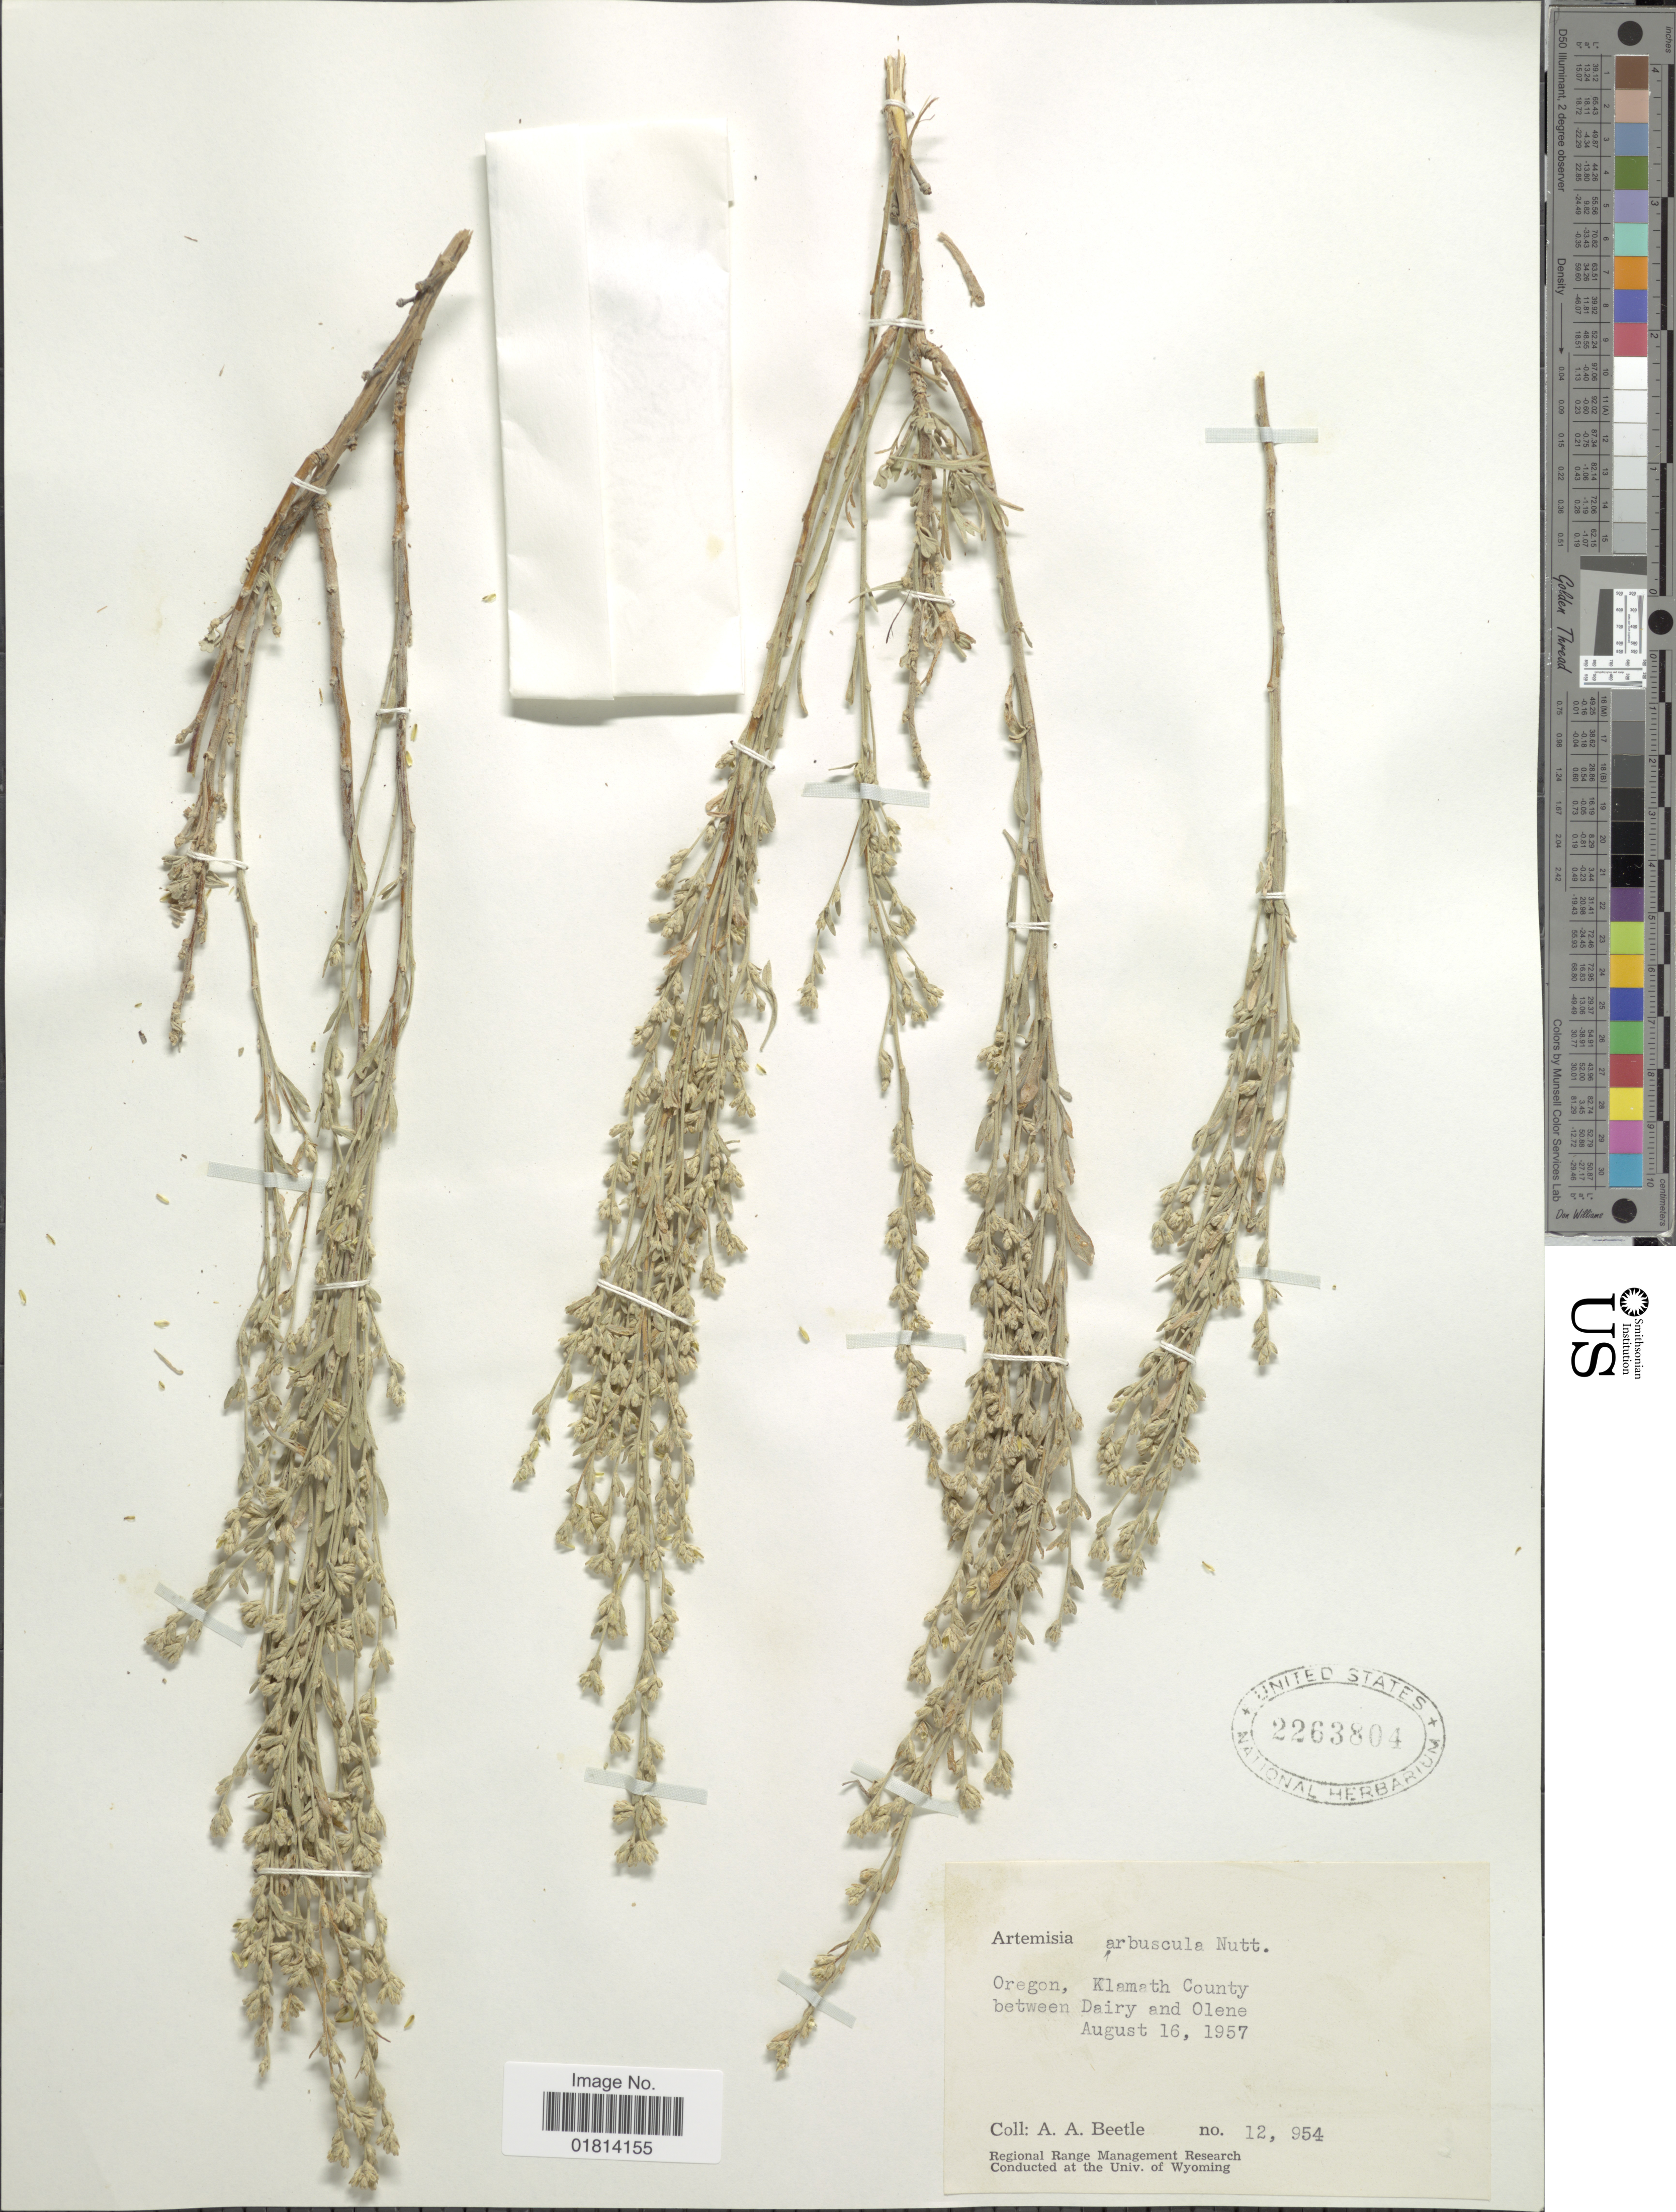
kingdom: Plantae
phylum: Tracheophyta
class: Magnoliopsida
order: Asterales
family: Asteraceae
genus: Artemisia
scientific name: Artemisia arbuscula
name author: Nutt.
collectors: A. A. Beetle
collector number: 12954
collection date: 1957-08-16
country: United States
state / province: Oregon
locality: Oregon, Klamath County, between Dairy and Olene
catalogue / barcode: US 2263804